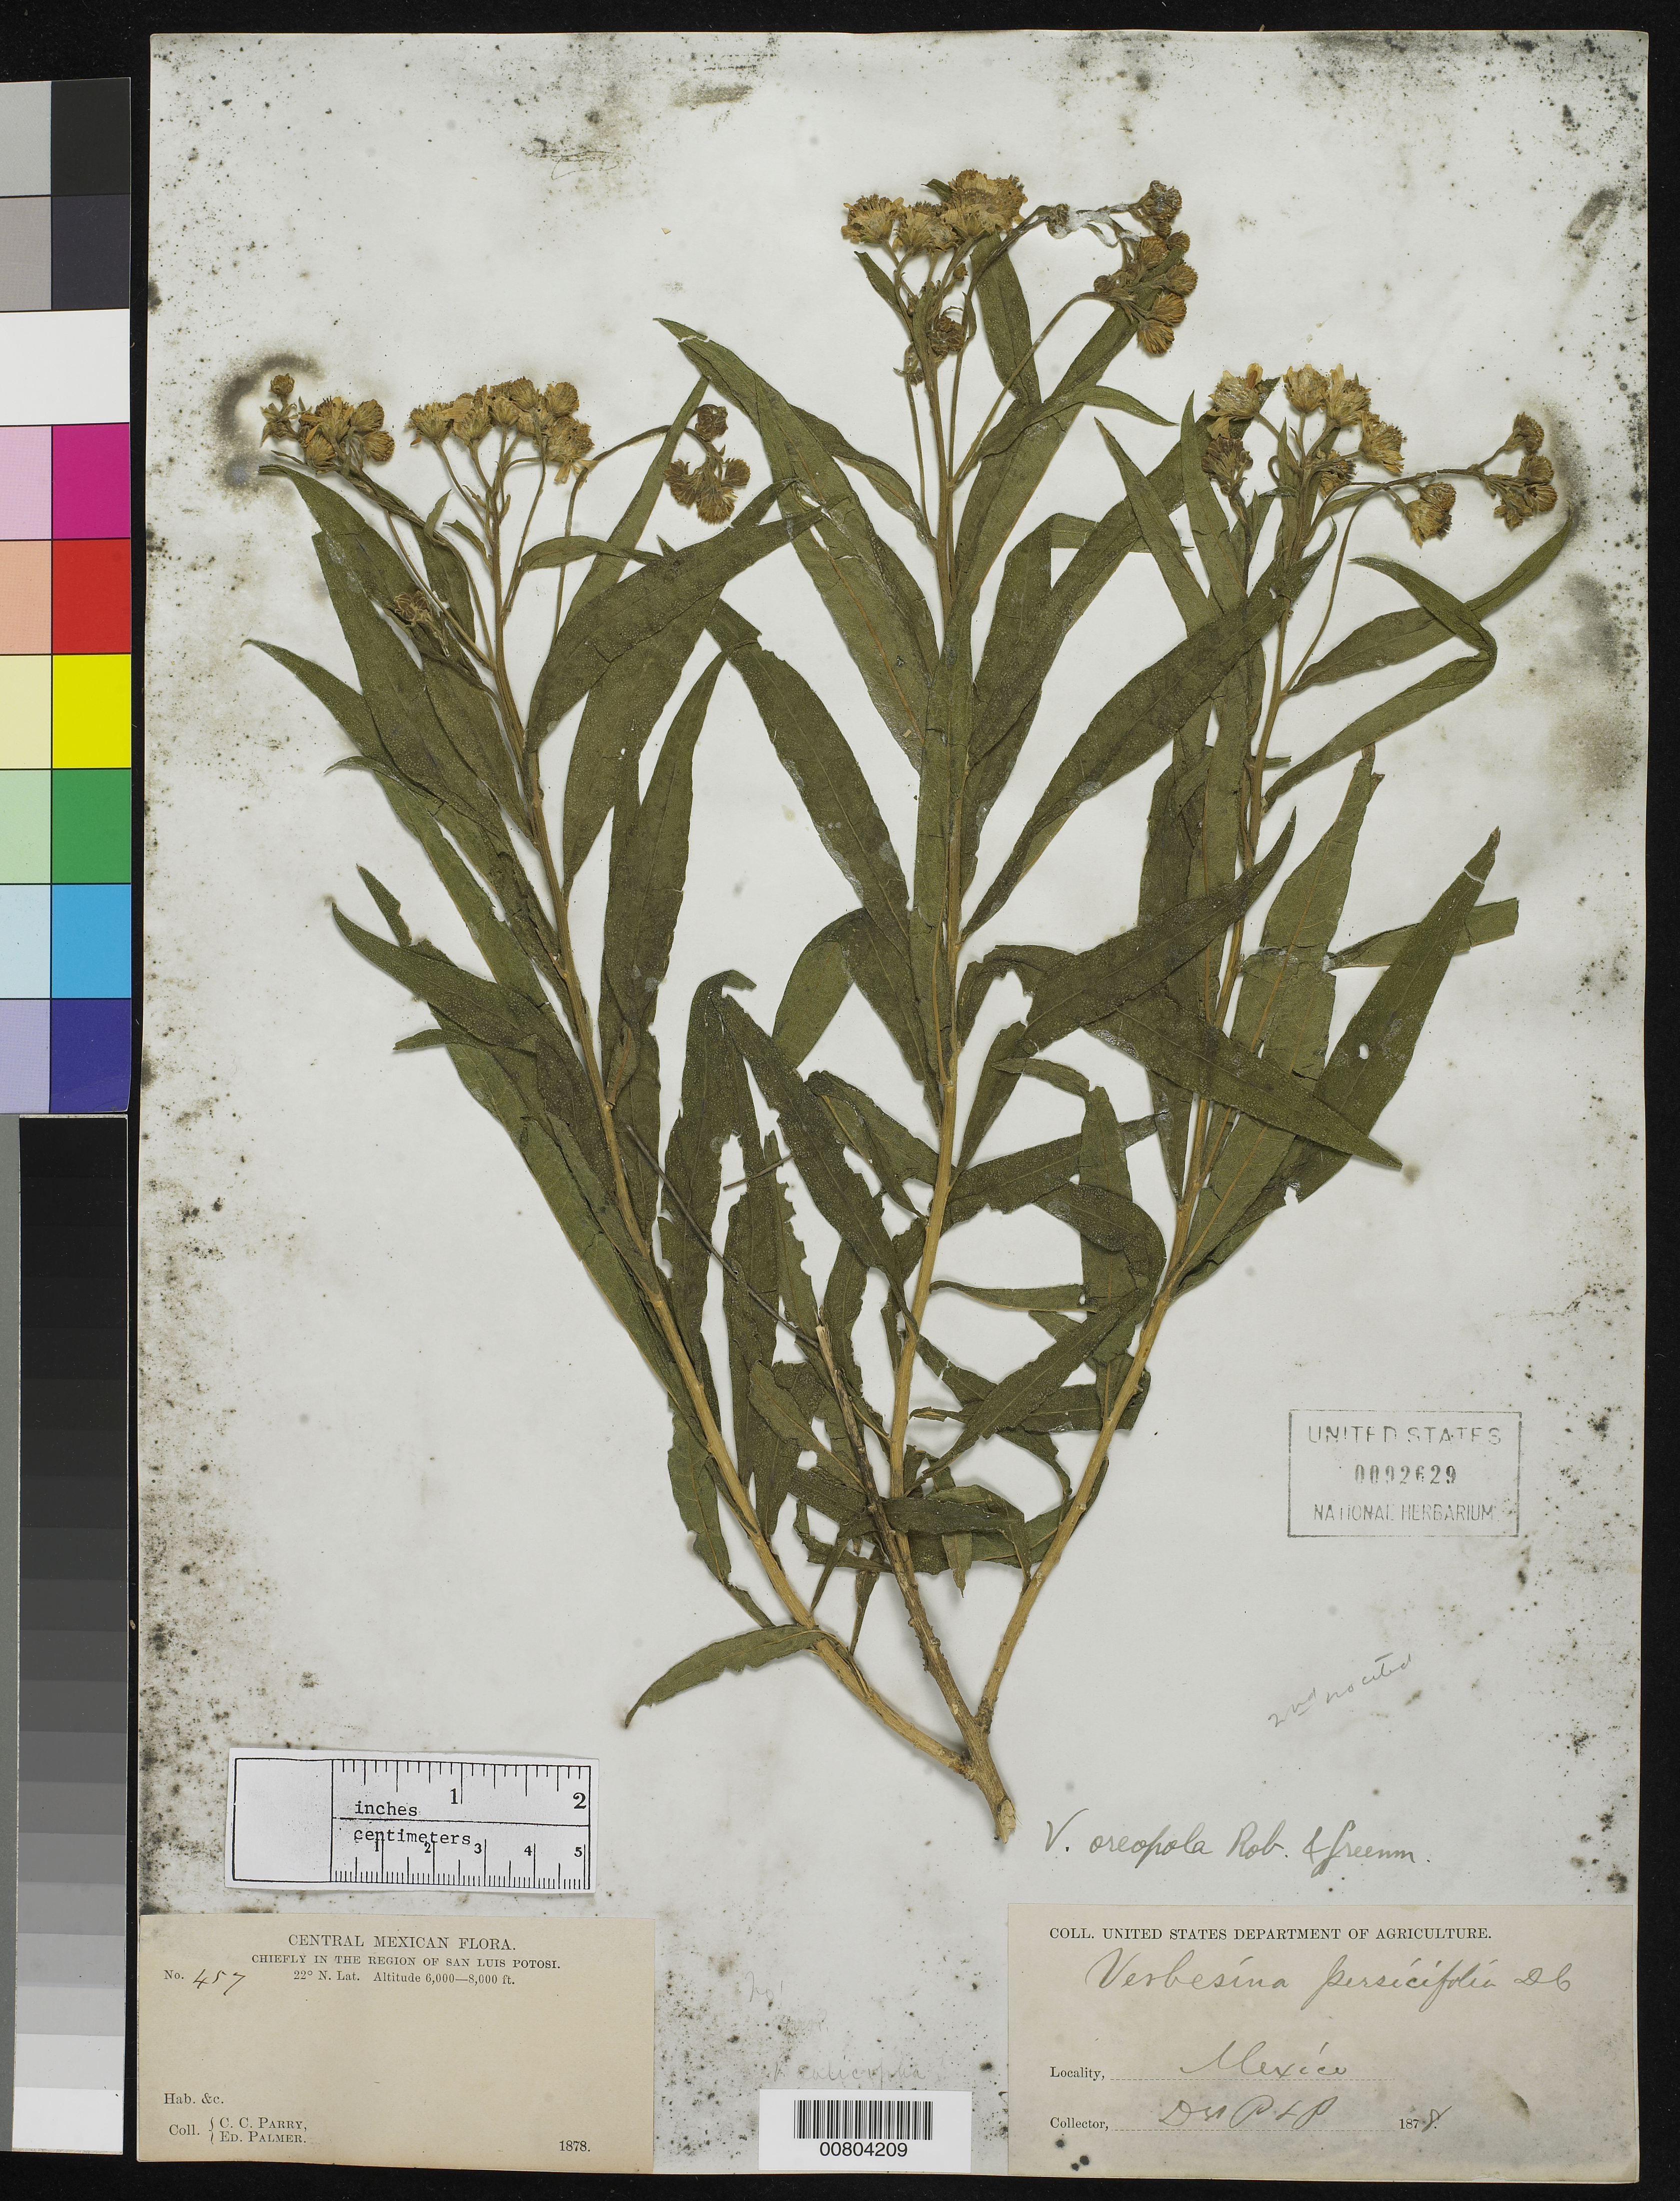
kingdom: Plantae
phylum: Tracheophyta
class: Magnoliopsida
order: Asterales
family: Asteraceae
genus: Verbesina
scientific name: Verbesina oreopola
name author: B.L. Rob. & Greenm.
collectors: C. C. Parry & E. Palmer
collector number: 457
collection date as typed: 1878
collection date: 1878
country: Mexico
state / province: San Luis Potosí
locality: Chiefly in the region of San Luis Potosí.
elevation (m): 1829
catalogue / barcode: US 92629